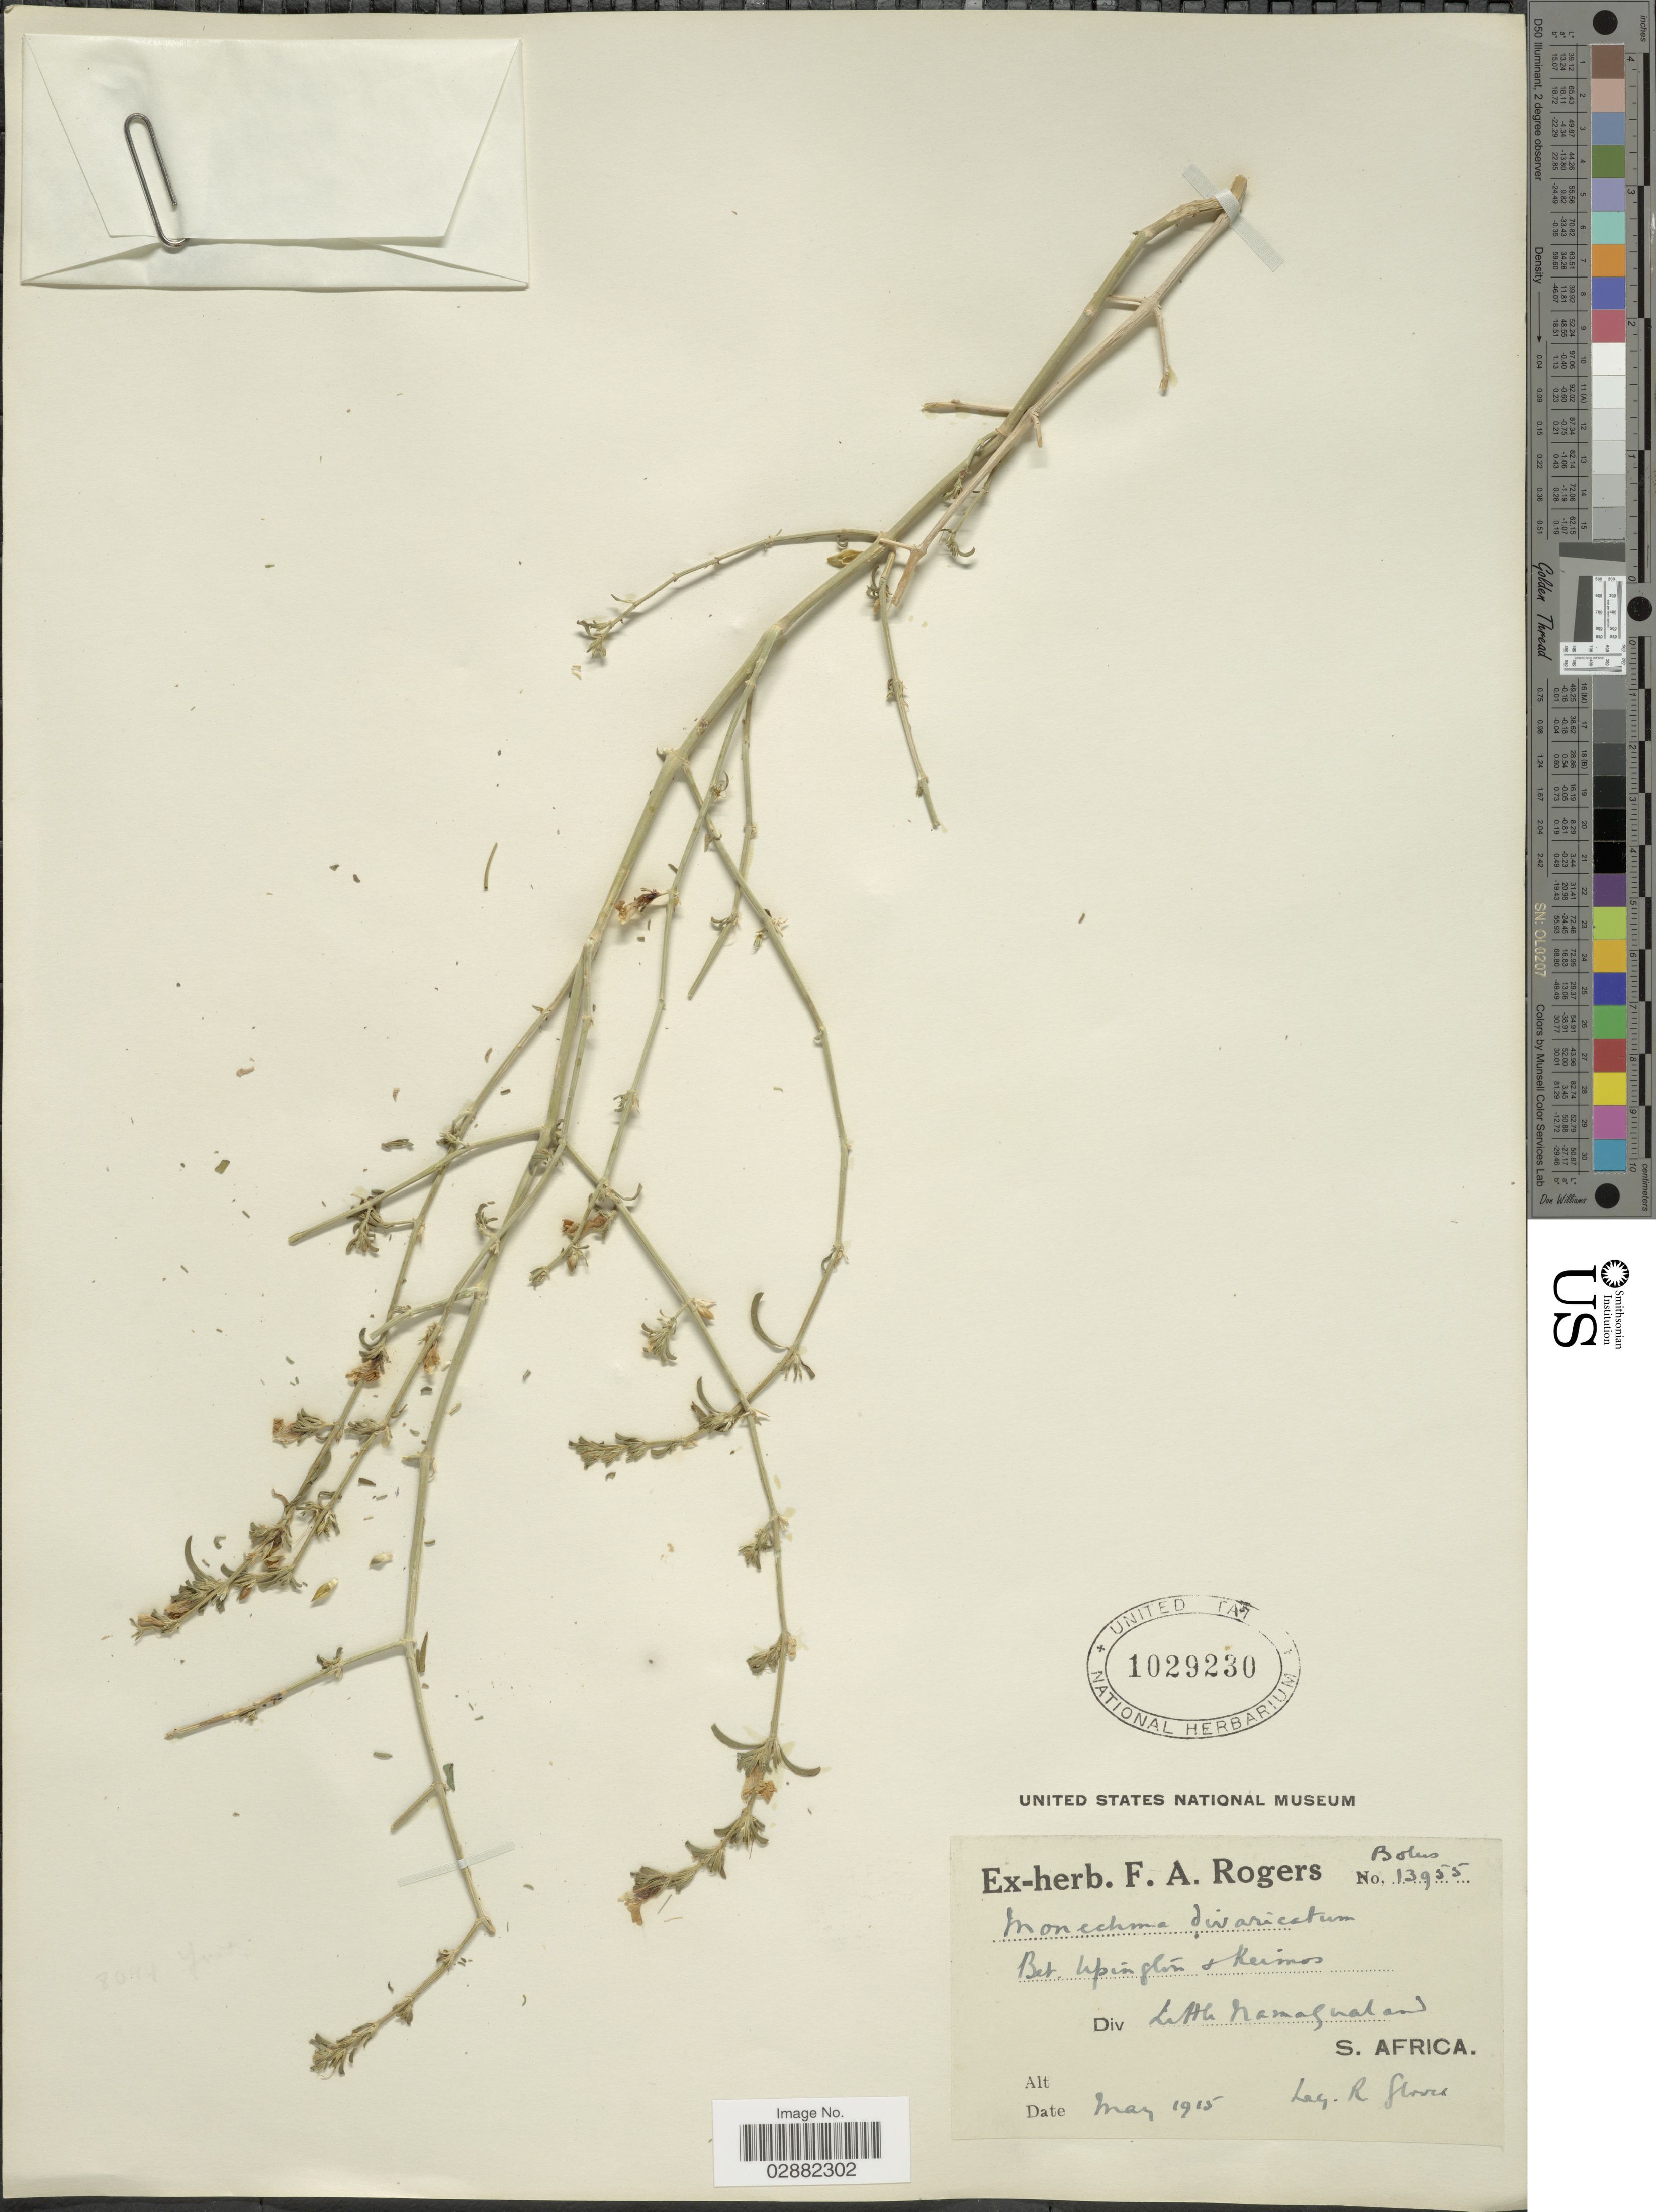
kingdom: Plantae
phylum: Tracheophyta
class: Magnoliopsida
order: Lamiales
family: Acanthaceae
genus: Justicia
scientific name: Justicia divaricata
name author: Willd. ex Nees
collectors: R. Glover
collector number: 13955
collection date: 1915-03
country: Namibia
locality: Bet. Upington & Keimos Div. Little Namaqualand. S. Africa.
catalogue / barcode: US 1029230